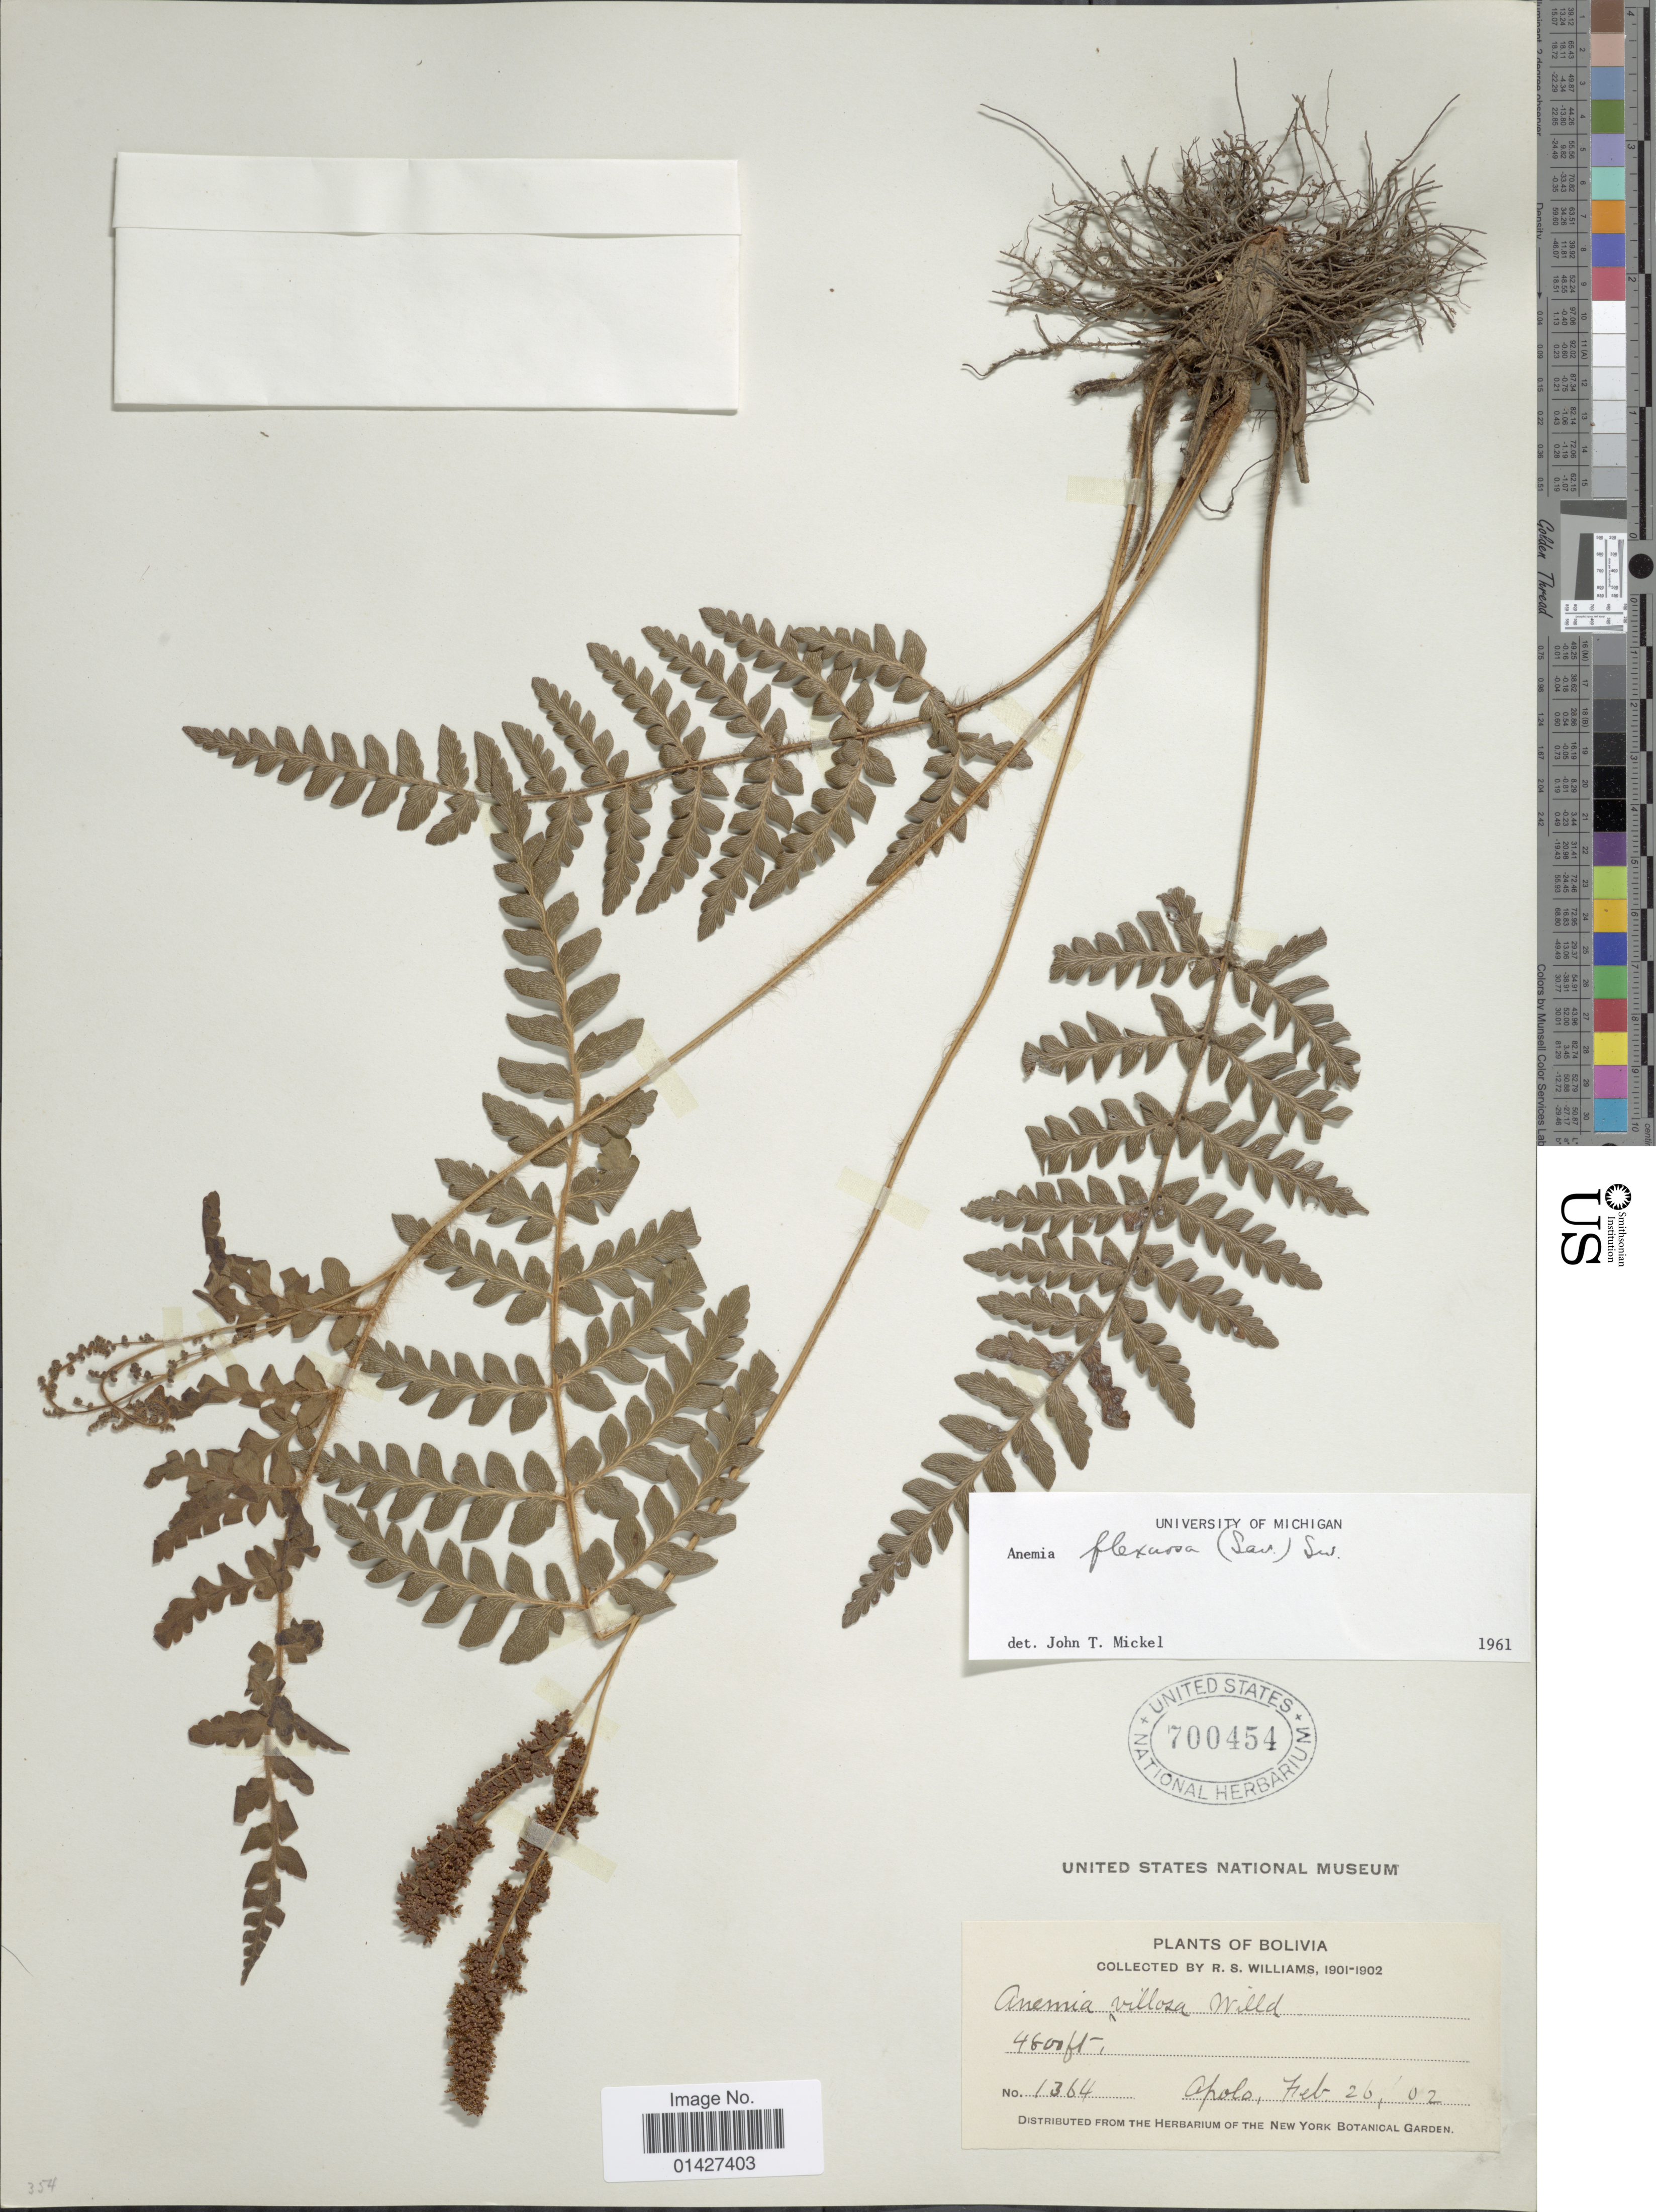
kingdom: Plantae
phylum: Tracheophyta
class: Polypodiopsida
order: Schizaeales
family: Anemiaceae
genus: Anemia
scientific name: Anemia flexuosa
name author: (Savigny) Sw.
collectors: R. S. Williams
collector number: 1364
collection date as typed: Feb. 6, '02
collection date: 1902-02-26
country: Bolivia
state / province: La Paz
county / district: Franz Tamayo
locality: Apolo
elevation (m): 1463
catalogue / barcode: US 700454